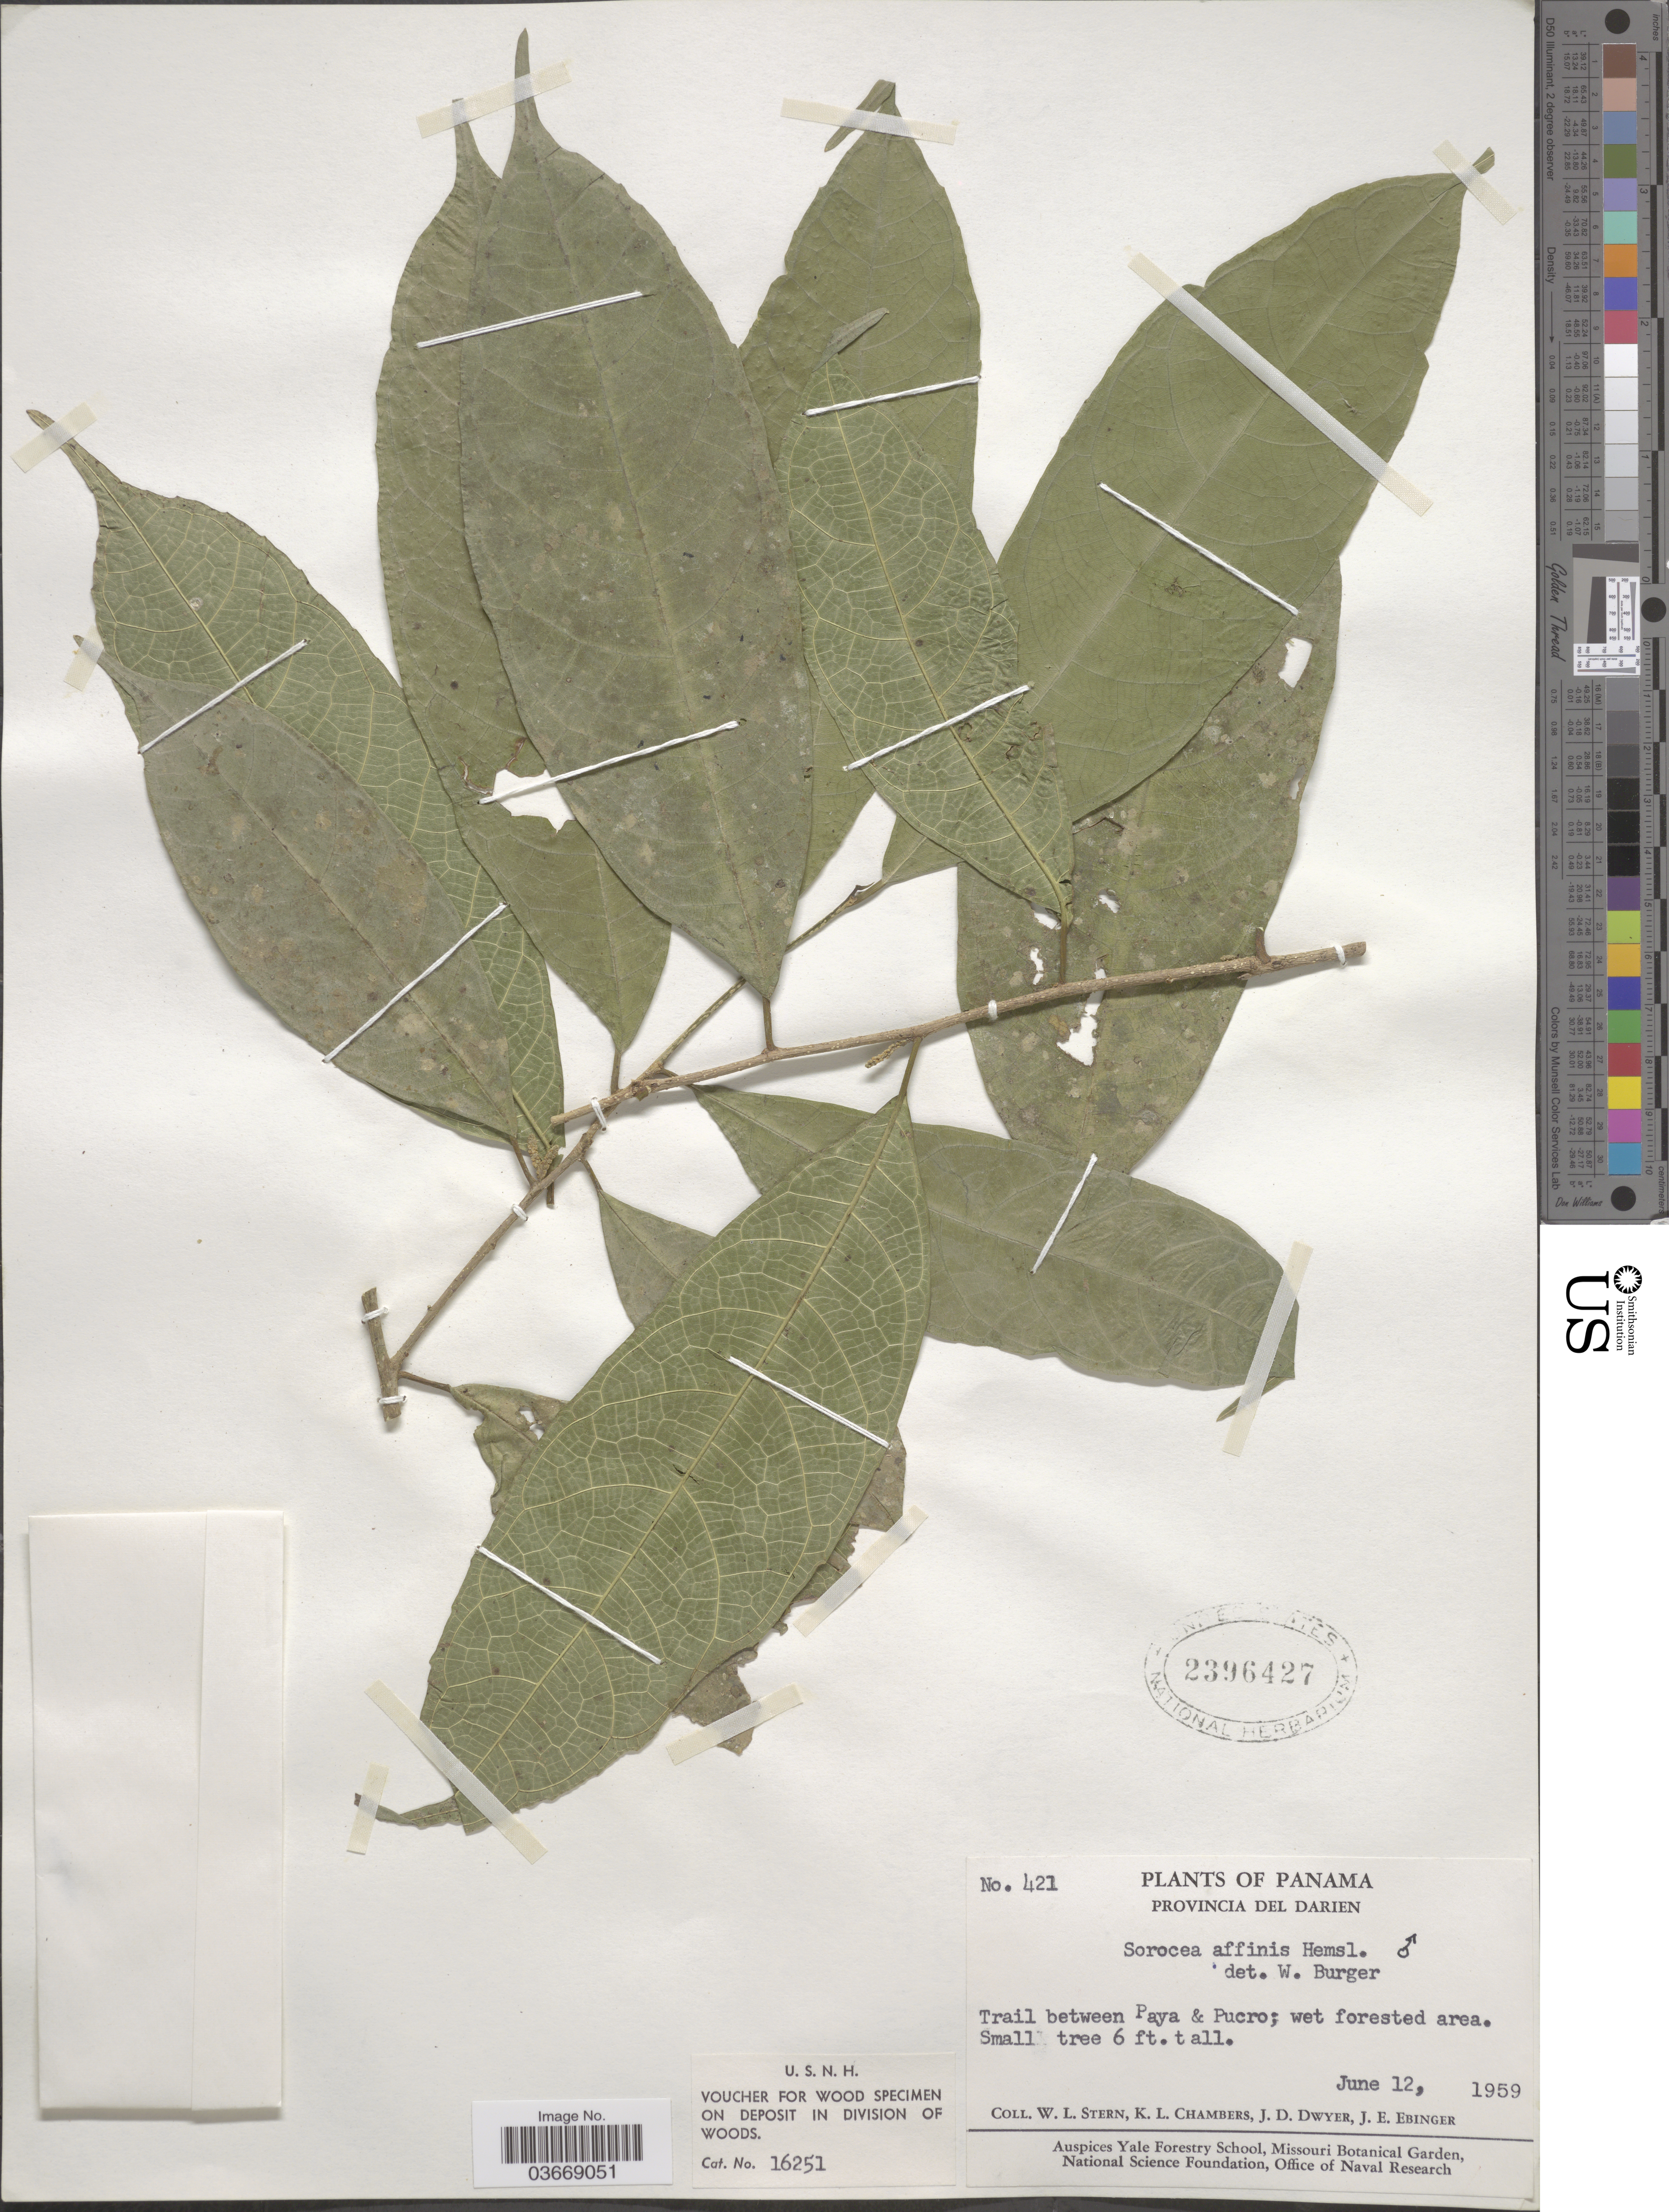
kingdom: Plantae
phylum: Tracheophyta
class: Magnoliopsida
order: Rosales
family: Moraceae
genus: Sorocea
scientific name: Sorocea affinis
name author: Hemsl.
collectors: W. L. Stern, K. Chambers, J. D. Dwyer & J. Ebinger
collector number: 421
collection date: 1959-06-12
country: Panama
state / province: Darien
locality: Trail between Paya & Pucro.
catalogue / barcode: US 2396427